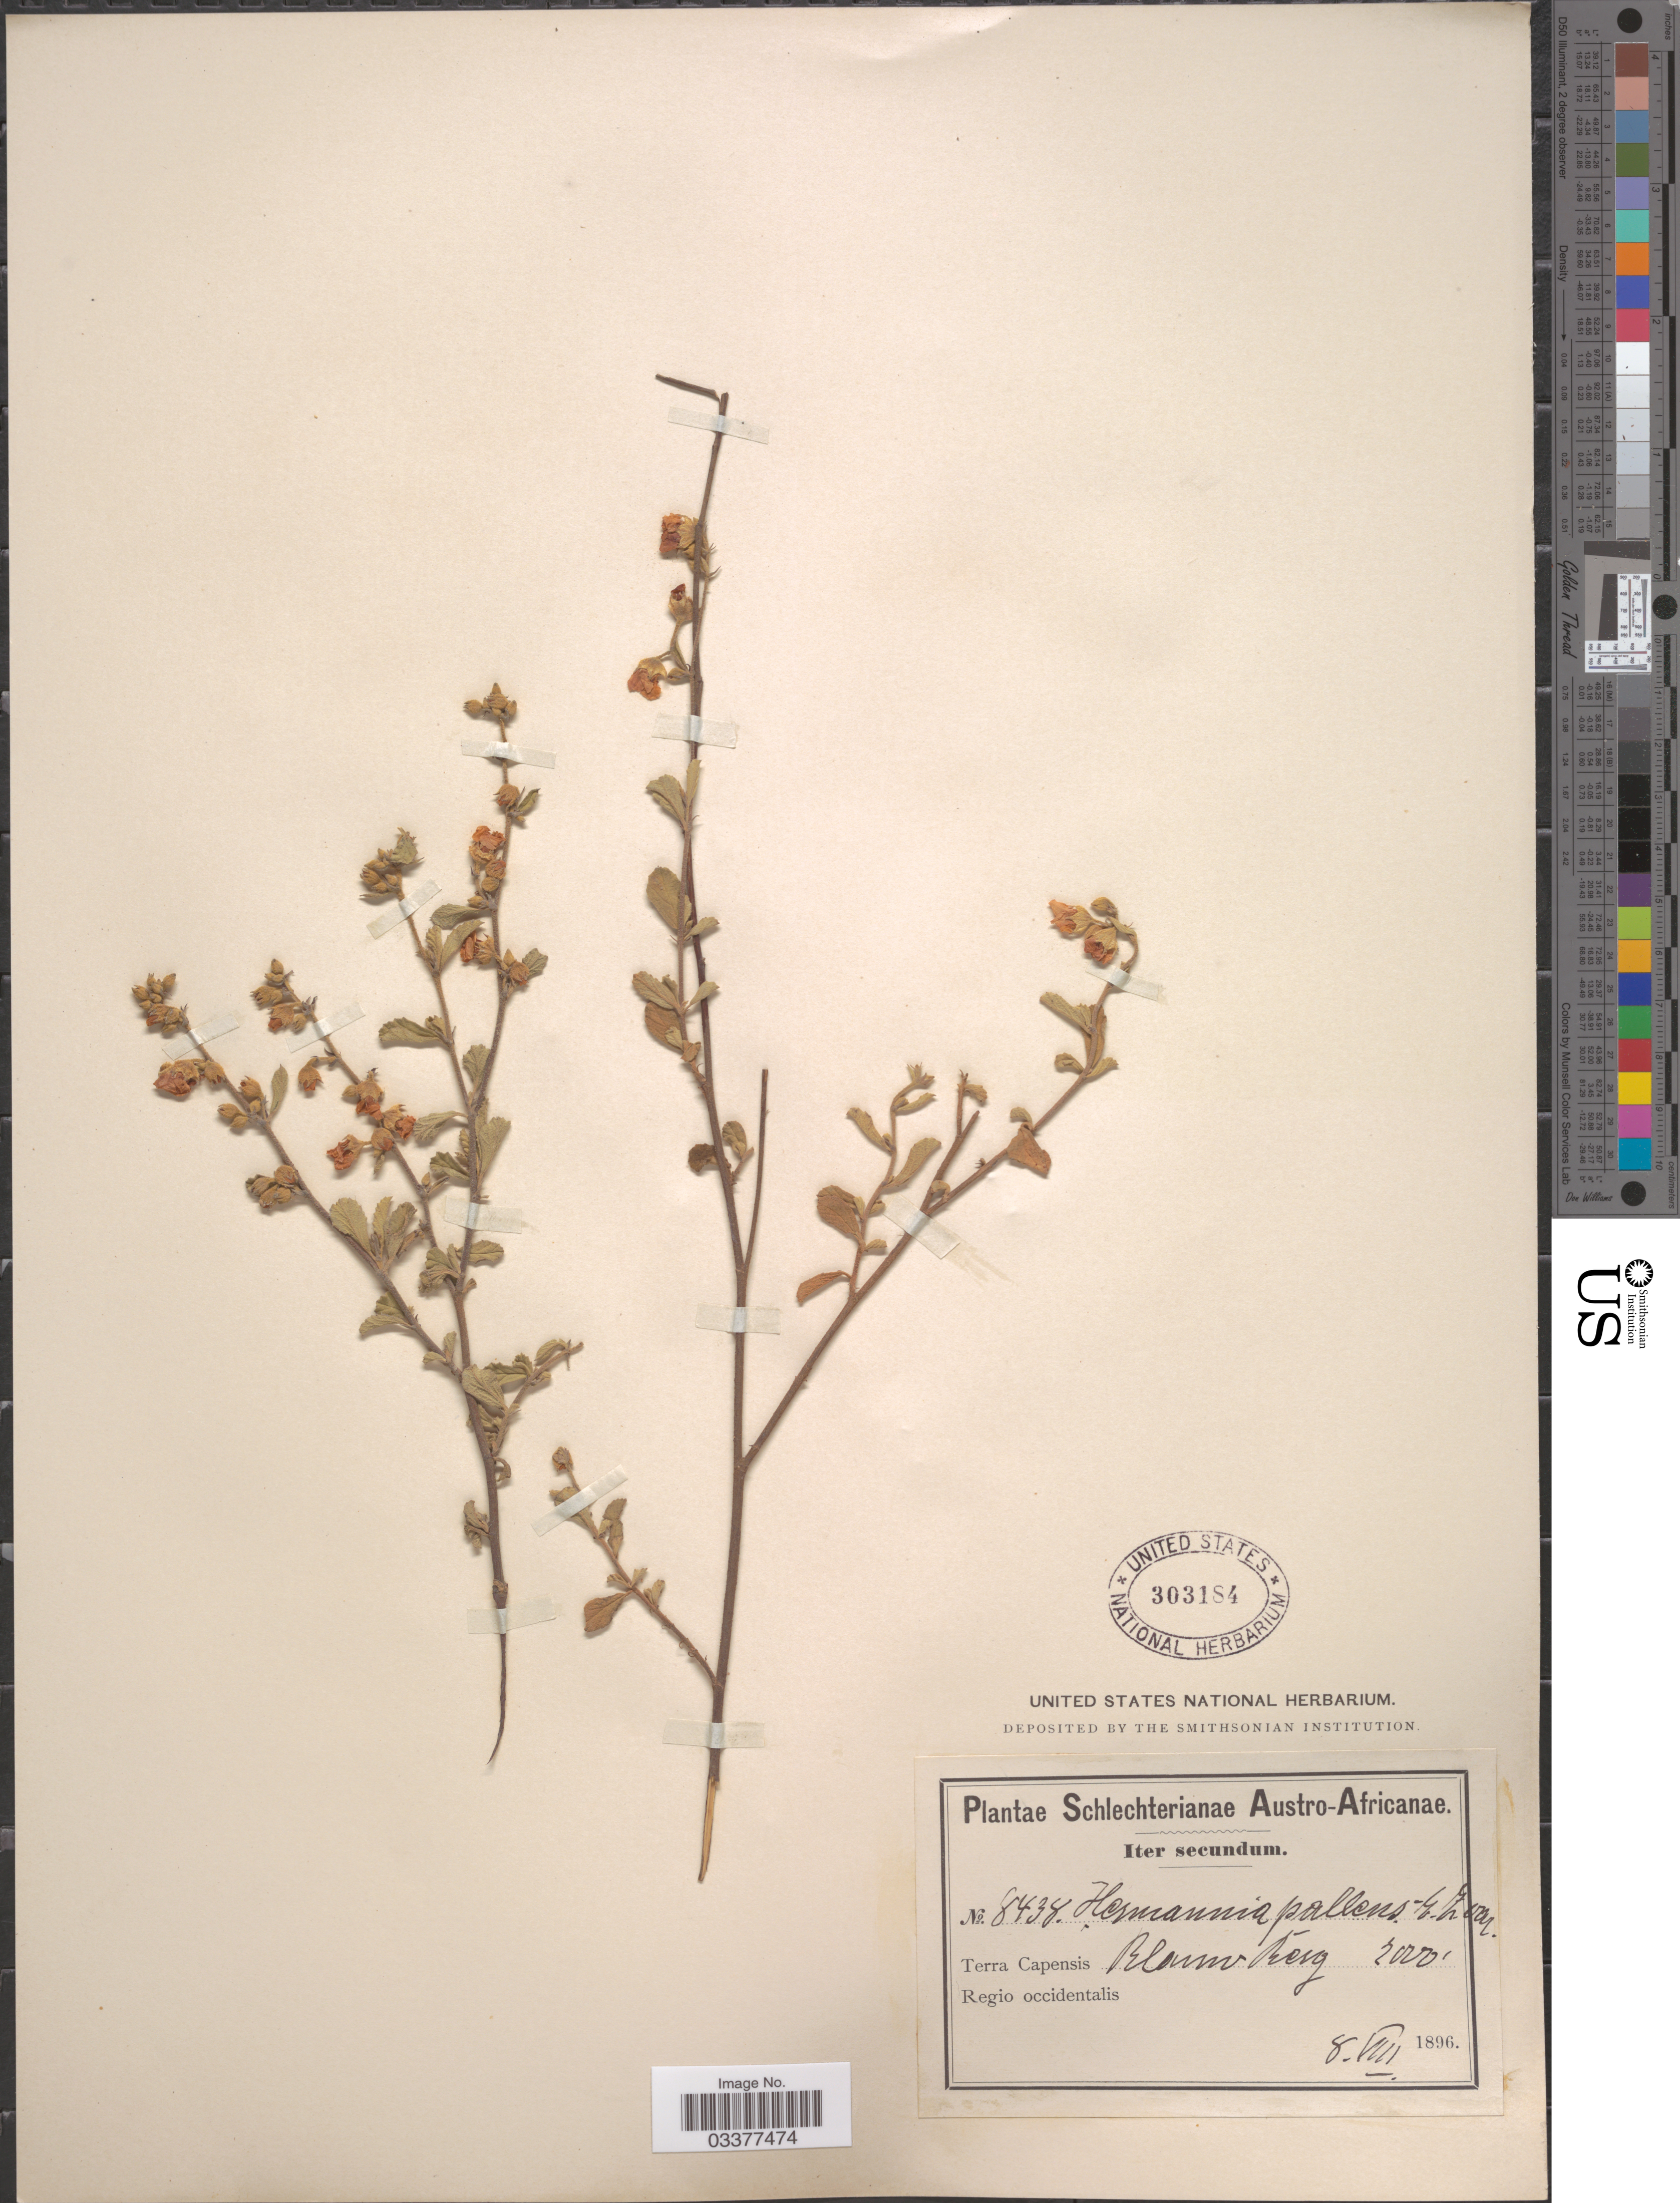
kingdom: Plantae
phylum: Tracheophyta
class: Magnoliopsida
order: Malvales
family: Malvaceae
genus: Hermannia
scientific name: Hermannia pallens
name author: Eckl. & Zeyh.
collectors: Schlechter, --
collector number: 8438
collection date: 1896-08-08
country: South Africa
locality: Austro-Africanae. Terra Capensis Regio occidentalis. BlauwBerg.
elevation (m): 610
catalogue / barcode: US 303184